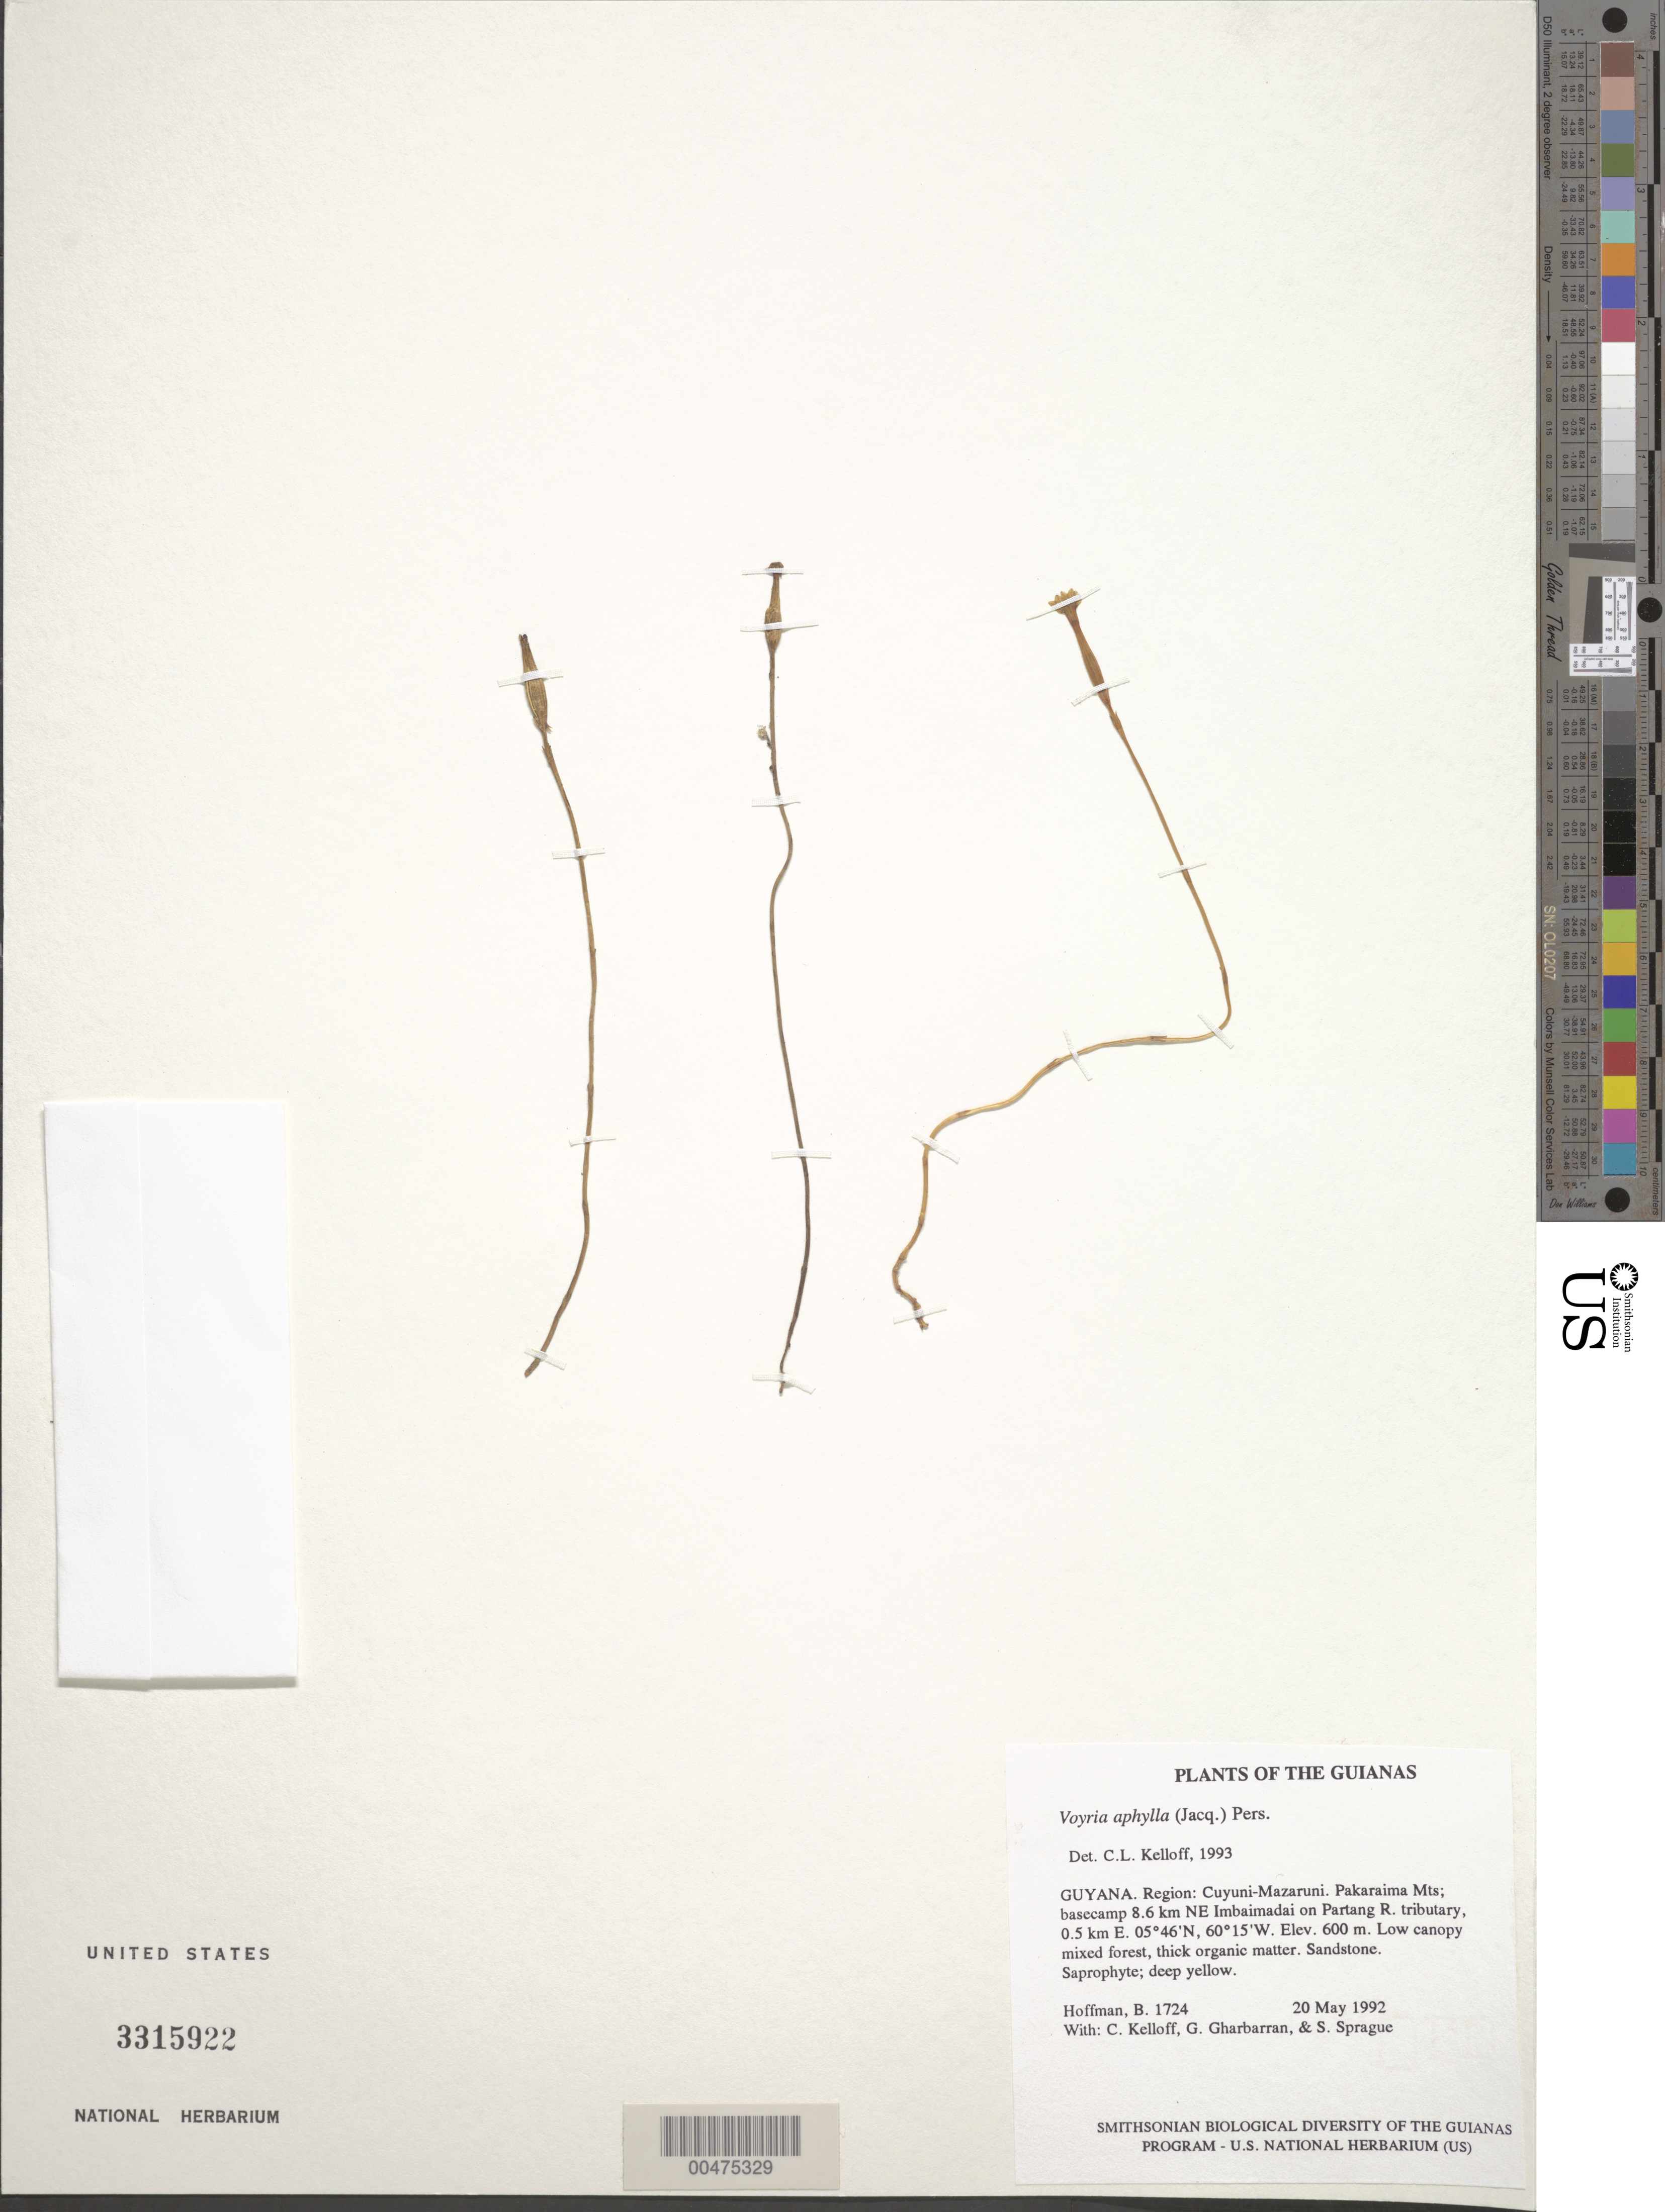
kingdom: Plantae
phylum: Tracheophyta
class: Magnoliopsida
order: Gentianales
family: Gentianaceae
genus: Voyria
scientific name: Voyria aphylla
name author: (Jacq.) Pers.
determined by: Kelloff, Carol L., (US), Smithsonian Institution - National Museum of Natural History (UNITED STATES)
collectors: B. Hoffman, C. L. Kelloff, G. Gharbarran & S. Sprague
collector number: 1724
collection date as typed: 20 May 1992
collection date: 1992-05-20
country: Guyana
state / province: Cuyuni-Mazaruni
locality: Pakaraima Mts; basecamp 8.6 km NE Imbaimadai on Partang River tributary, 0.5 km E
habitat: Low canopy mixed forest, thick organic matter. Sandstone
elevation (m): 600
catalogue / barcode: US 3315922